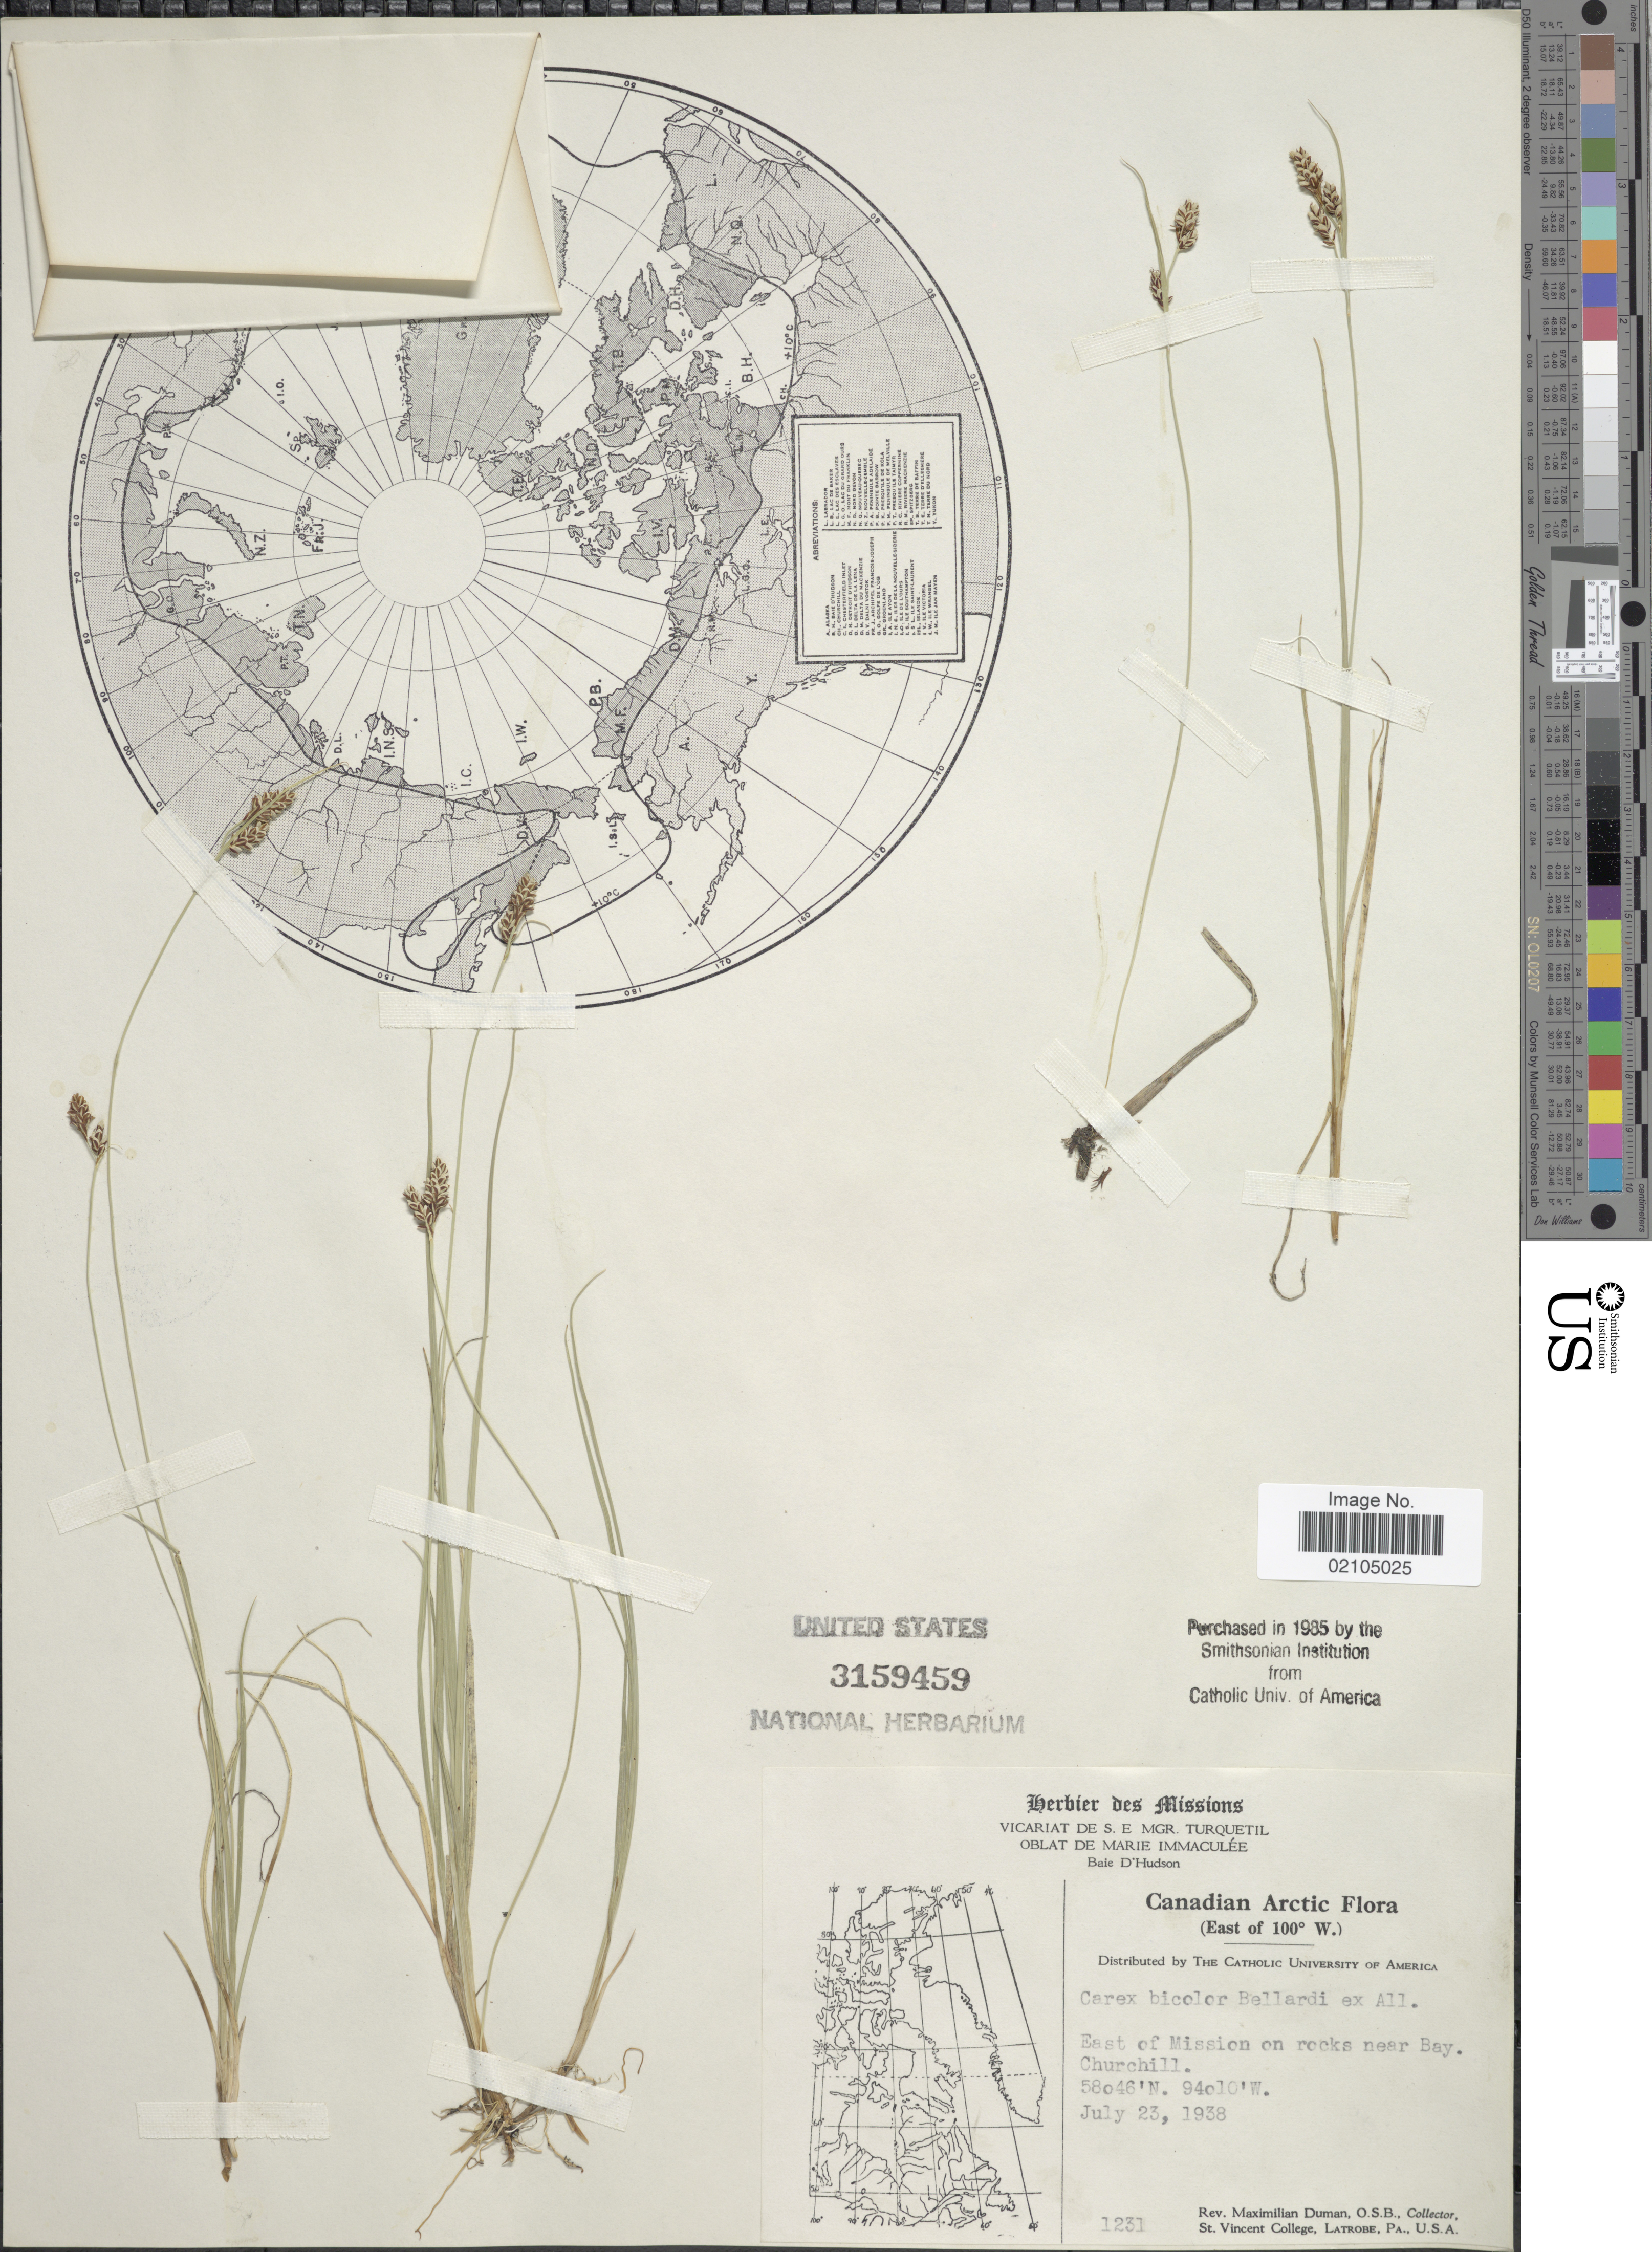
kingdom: Plantae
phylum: Tracheophyta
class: Liliopsida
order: Poales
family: Cyperaceae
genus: Carex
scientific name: Carex bicolor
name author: Bellardi ex All.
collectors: M. Duman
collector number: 1231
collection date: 1938-07-23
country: Canada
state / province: Manitoba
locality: Canadian Arctic. (East of 100º W.) East of Mission on rocks near Bay, Churchill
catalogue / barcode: US 3159459